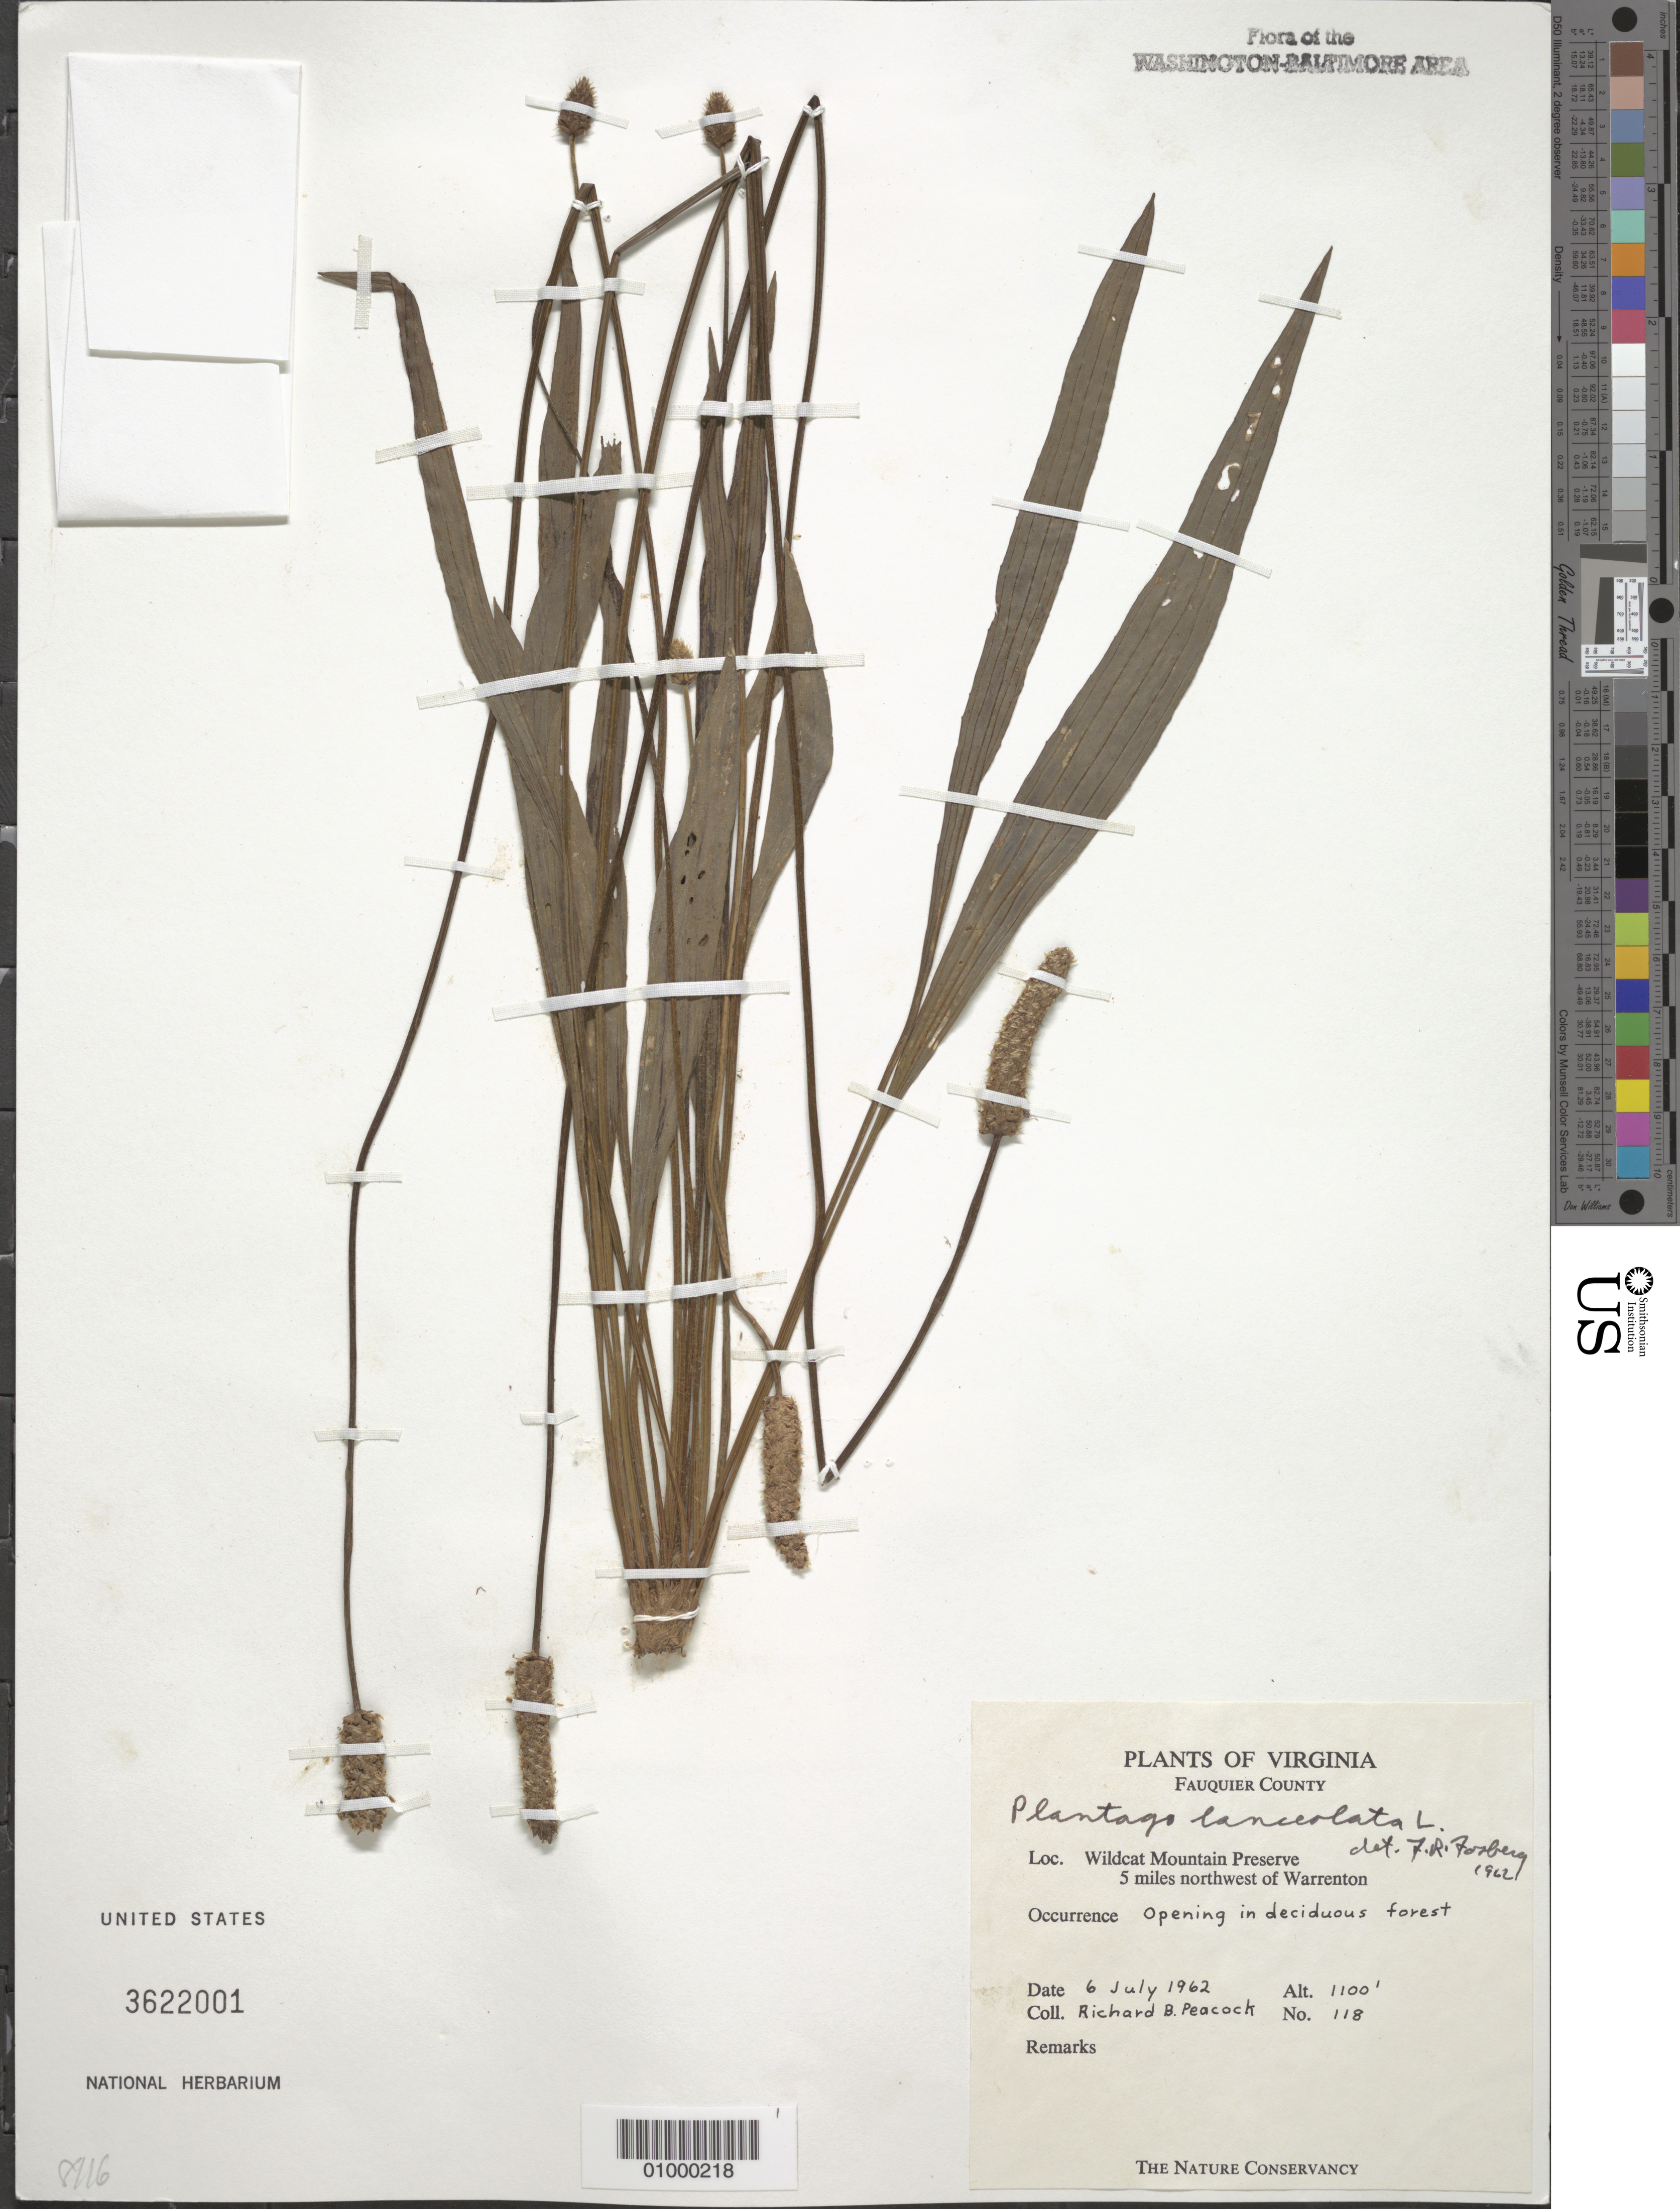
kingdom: Plantae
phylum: Tracheophyta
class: Magnoliopsida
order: Lamiales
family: Plantaginaceae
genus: Plantago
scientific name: Plantago lanceolata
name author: L.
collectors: R. Peacock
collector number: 118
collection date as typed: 6 Jul 1962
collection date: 1962-07-06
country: United States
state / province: Virginia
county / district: Fauquier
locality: Wildcat Mountain Preserve, 5 miles northwest of Warrenton.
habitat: opening in deciduous forest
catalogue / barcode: US 3622001